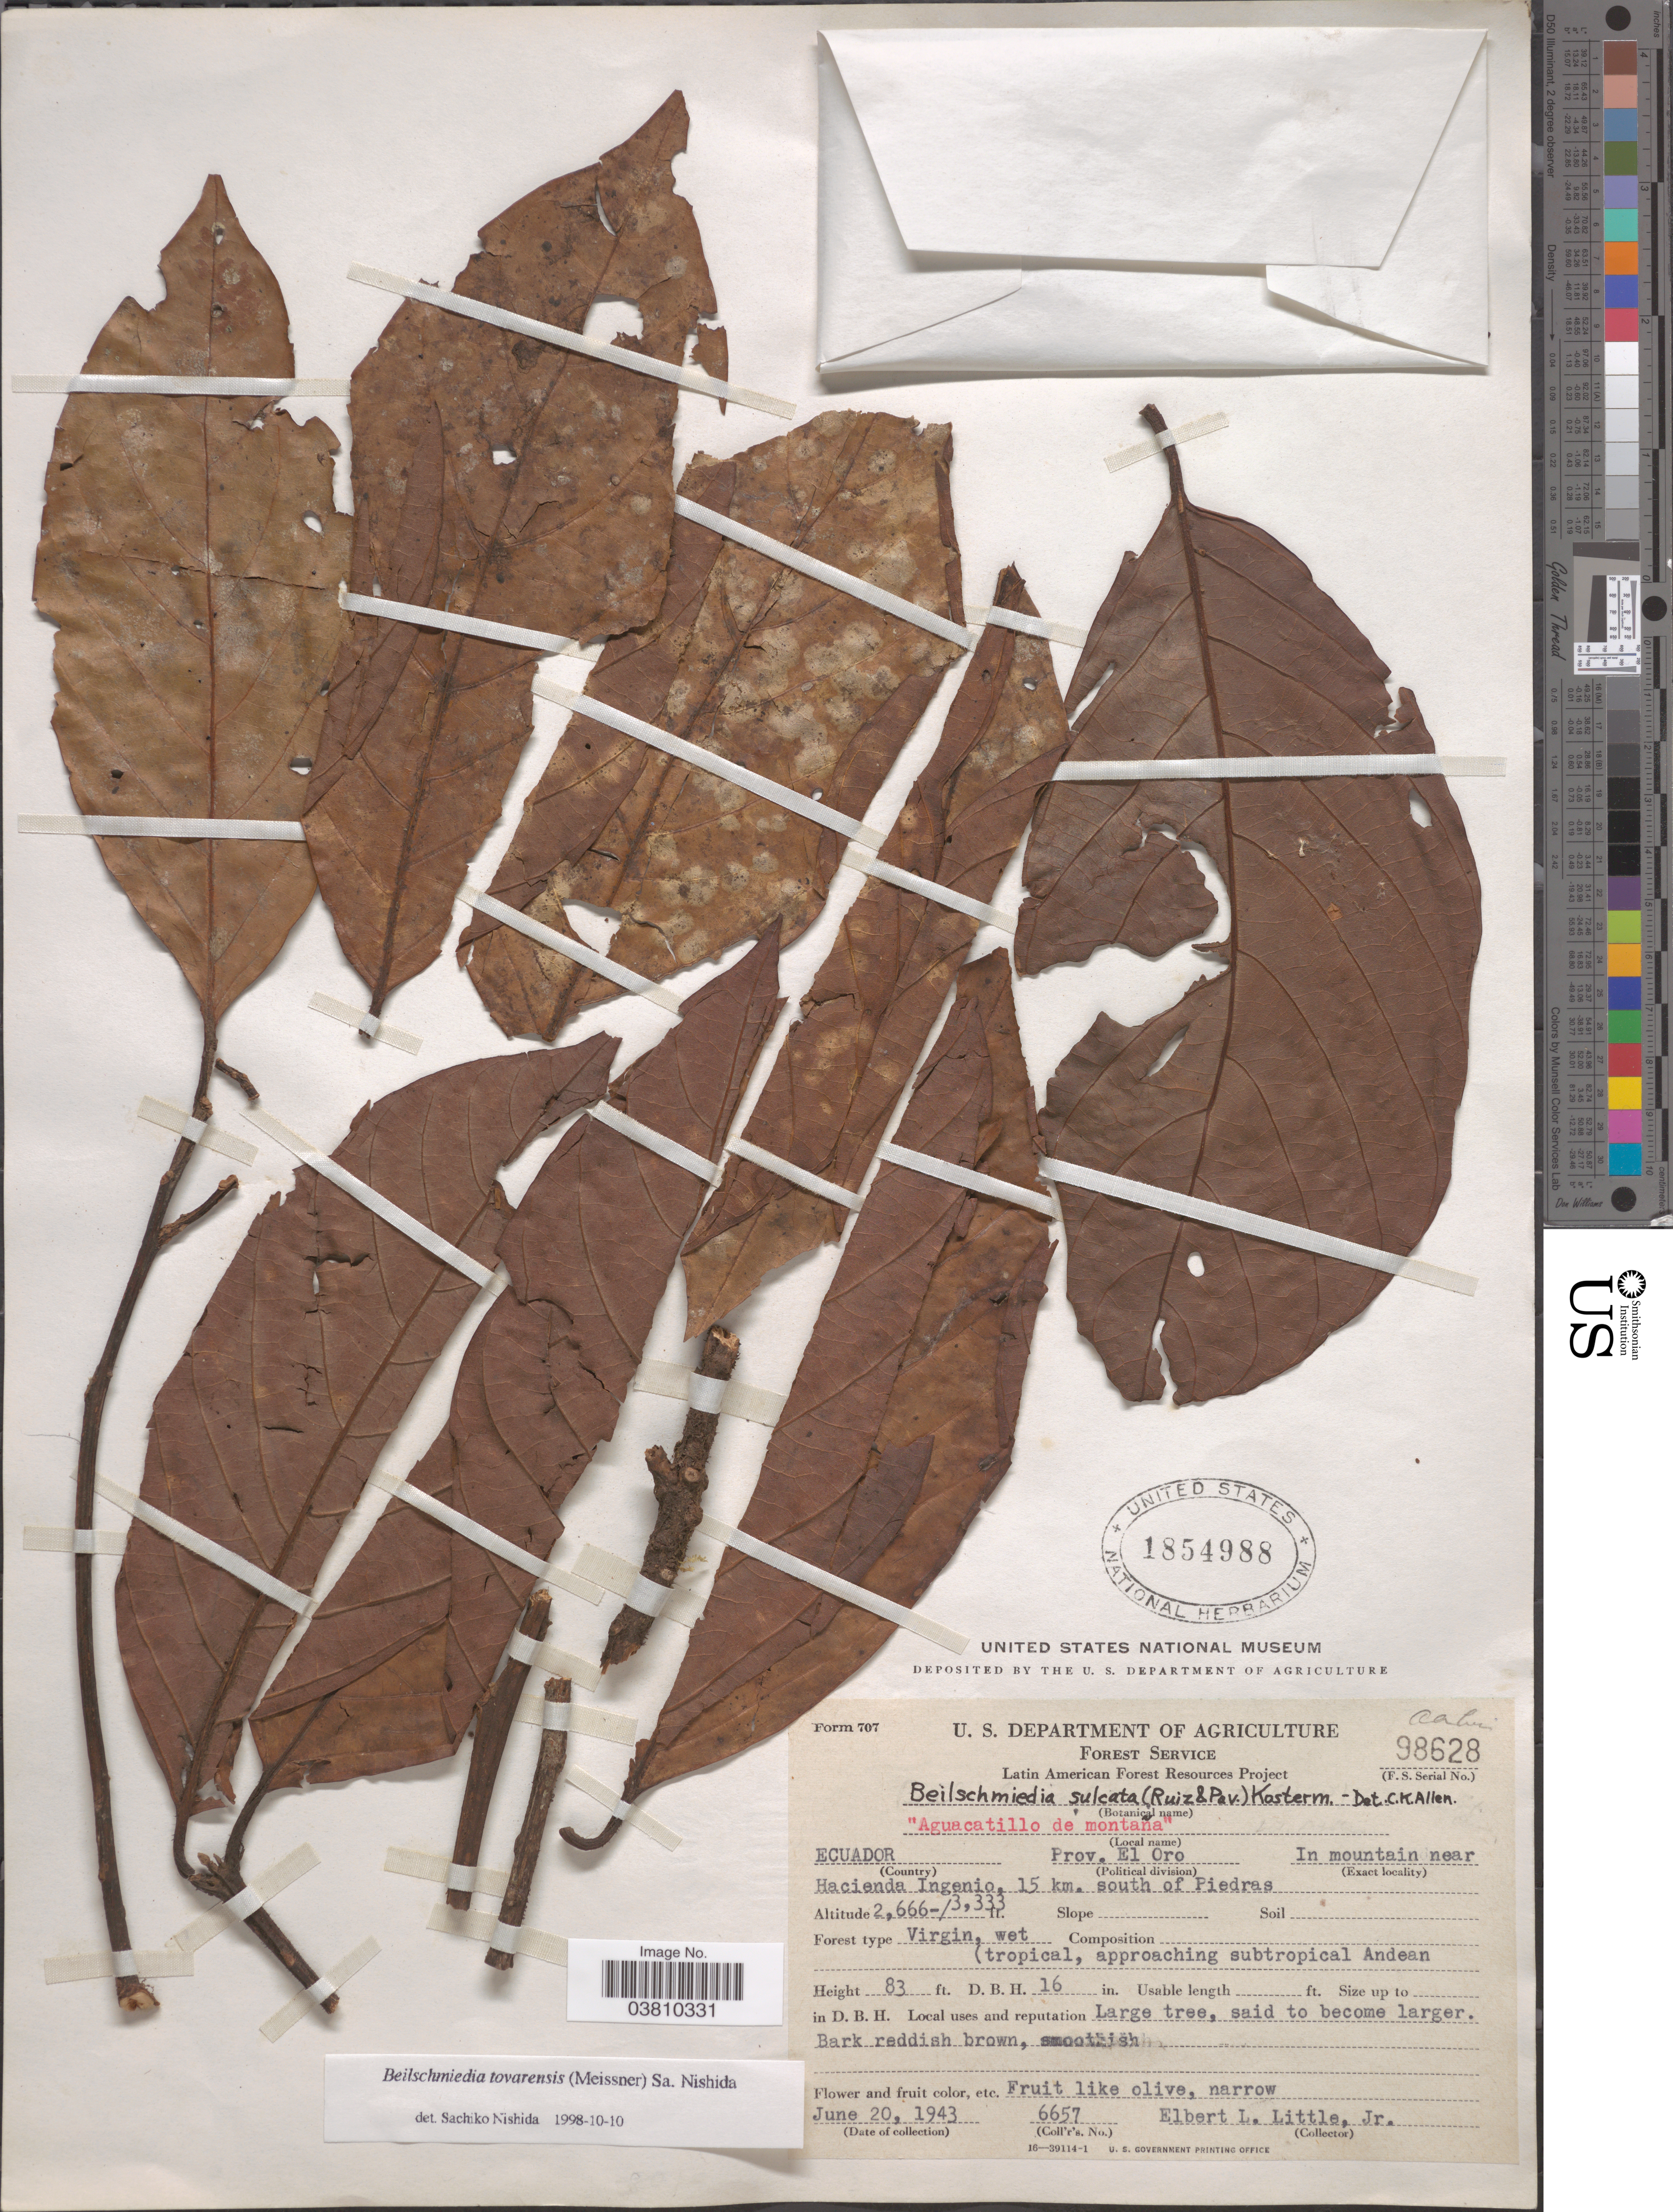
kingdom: Plantae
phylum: Tracheophyta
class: Magnoliopsida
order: Laurales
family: Lauraceae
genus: Beilschmiedia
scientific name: Beilschmiedia tovarensis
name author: (Meisn.) Sa. Nishida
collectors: E. L. Little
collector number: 6657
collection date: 1943-06-20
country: Ecuador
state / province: El Oro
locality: In mountain near Hacienda Ingenio, 15 km. south of Piedras.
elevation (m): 813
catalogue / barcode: US 1854988